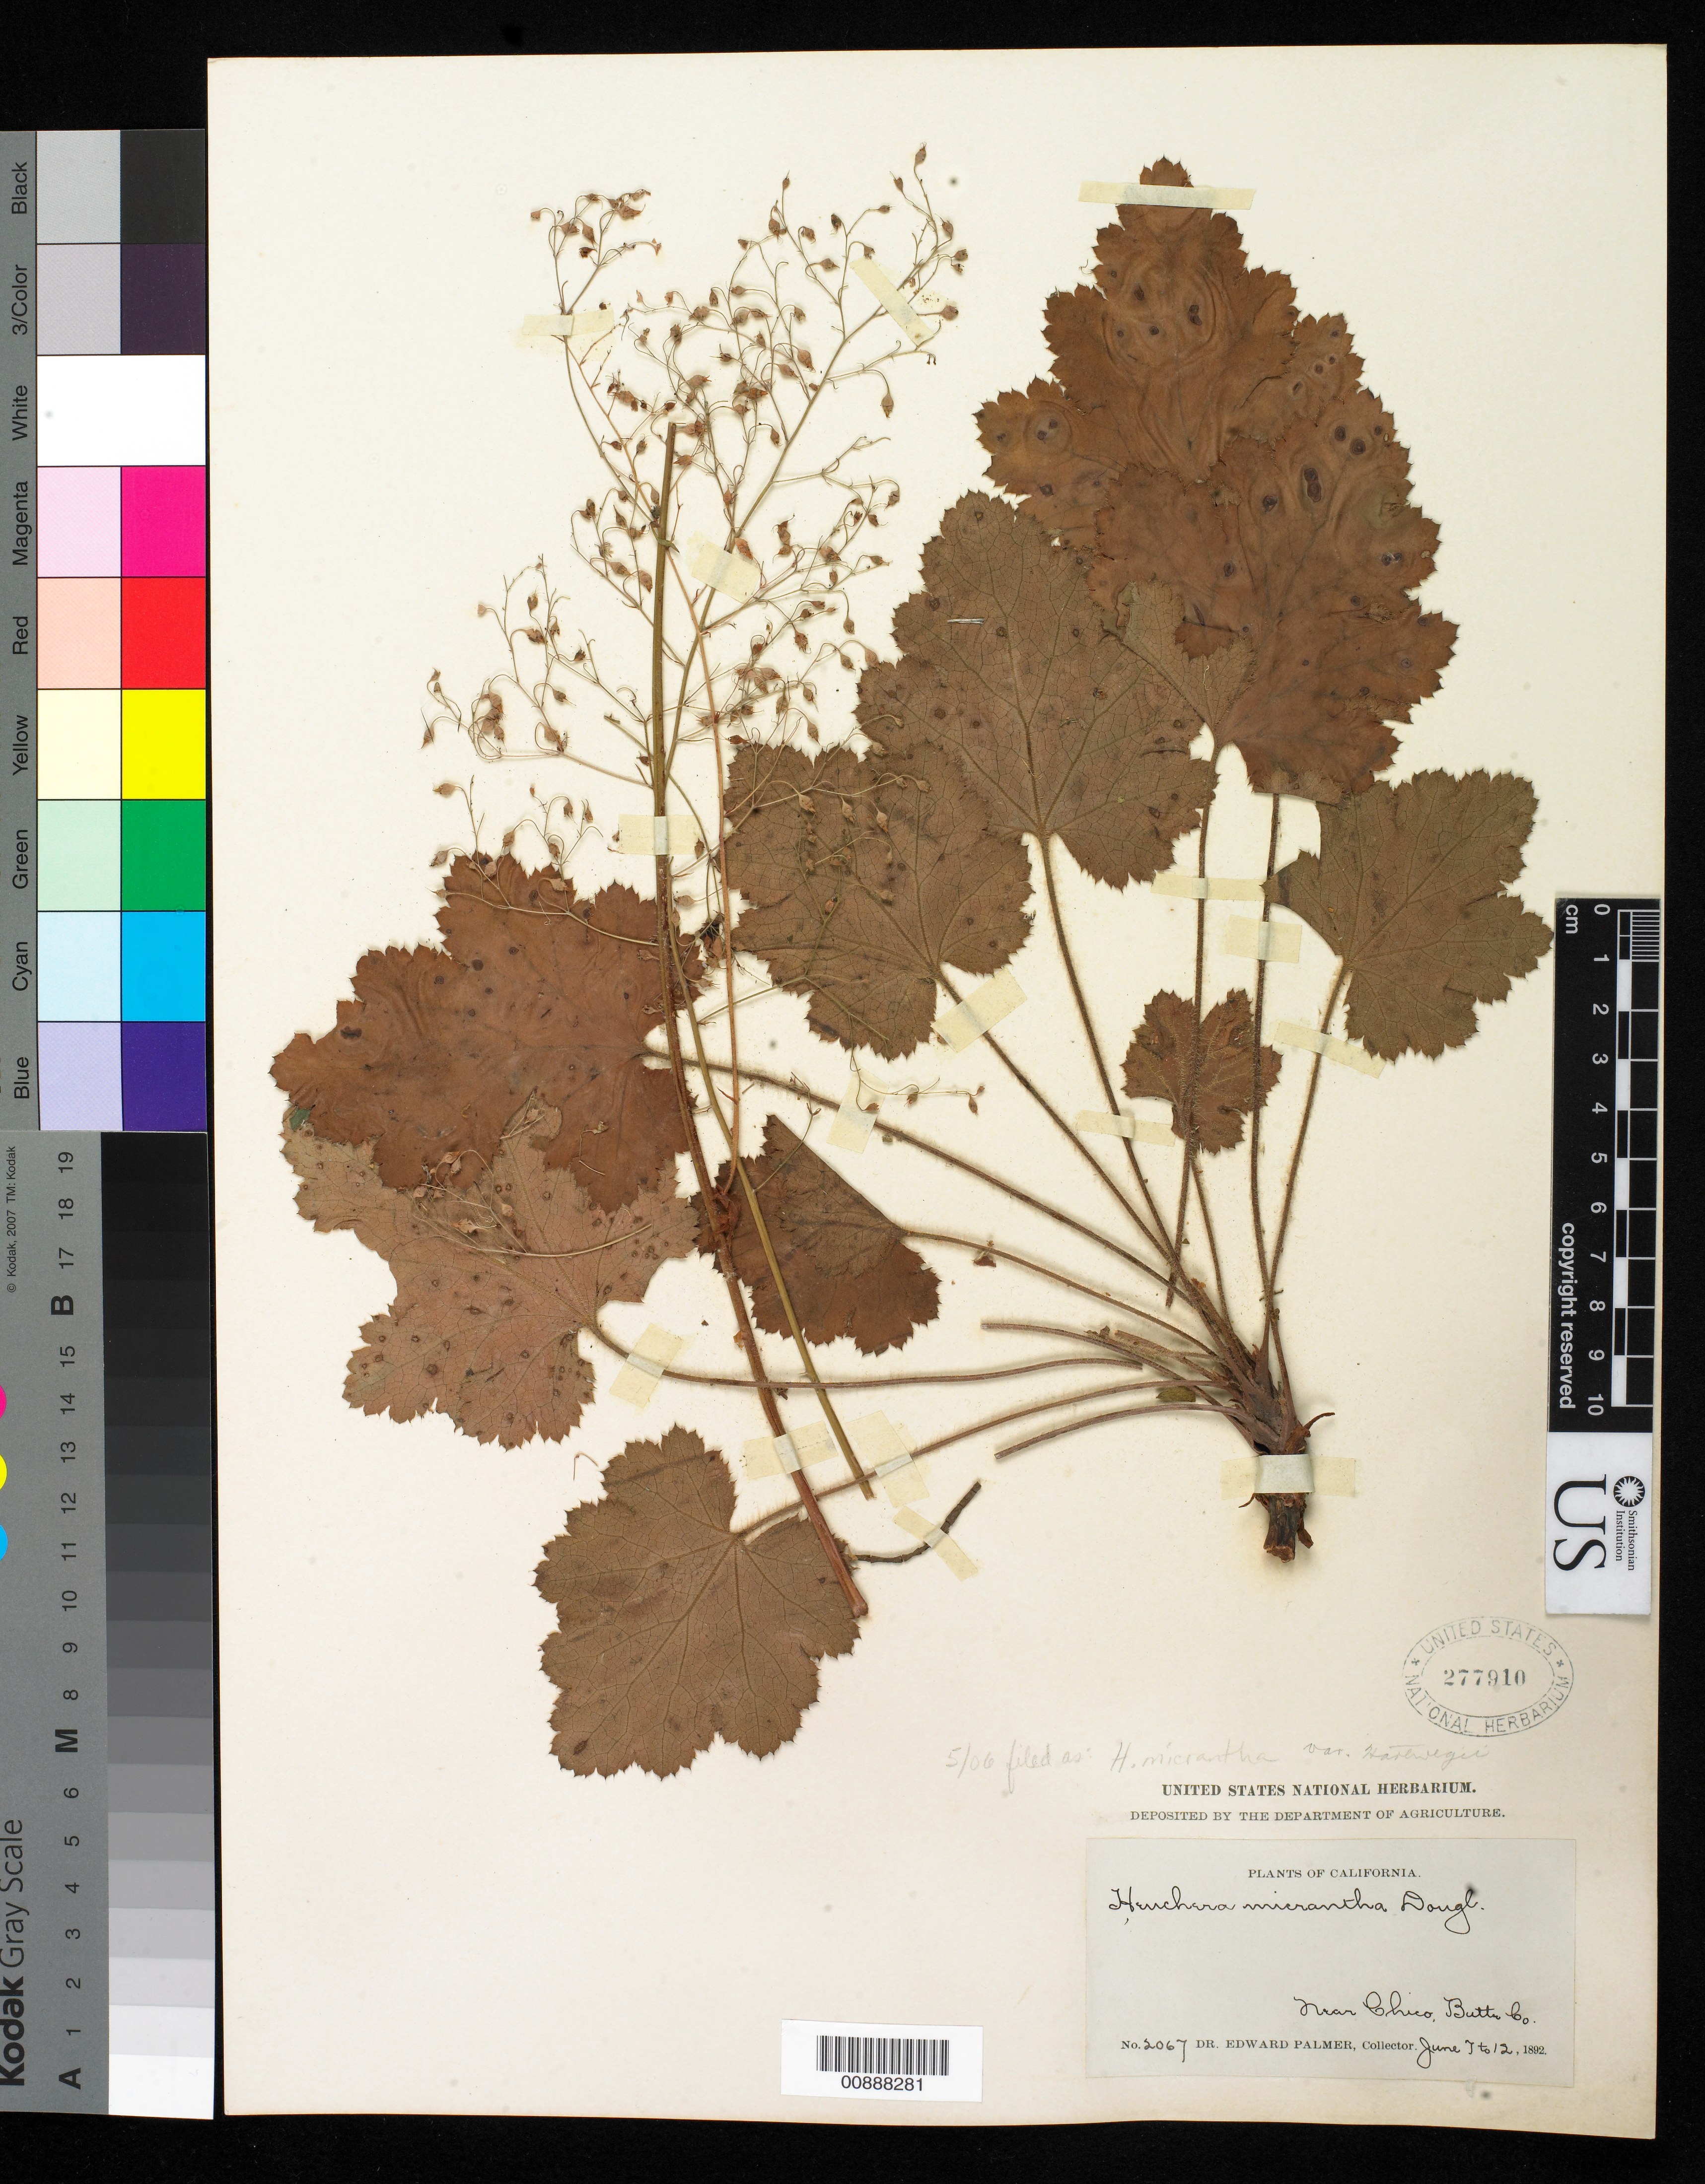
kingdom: Plantae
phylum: Tracheophyta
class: Magnoliopsida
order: Saxifragales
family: Saxifragaceae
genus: Heuchera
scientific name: Heuchera micrantha var. hartwegii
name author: Douglas ex Lindl.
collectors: E. Palmer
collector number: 2067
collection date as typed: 07 Jun 1892 to 12 Jun 1892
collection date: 1892-06-07/1892-06-12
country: United States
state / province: California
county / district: Butte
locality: Near Chico, Butte County, California.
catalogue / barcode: US 277910